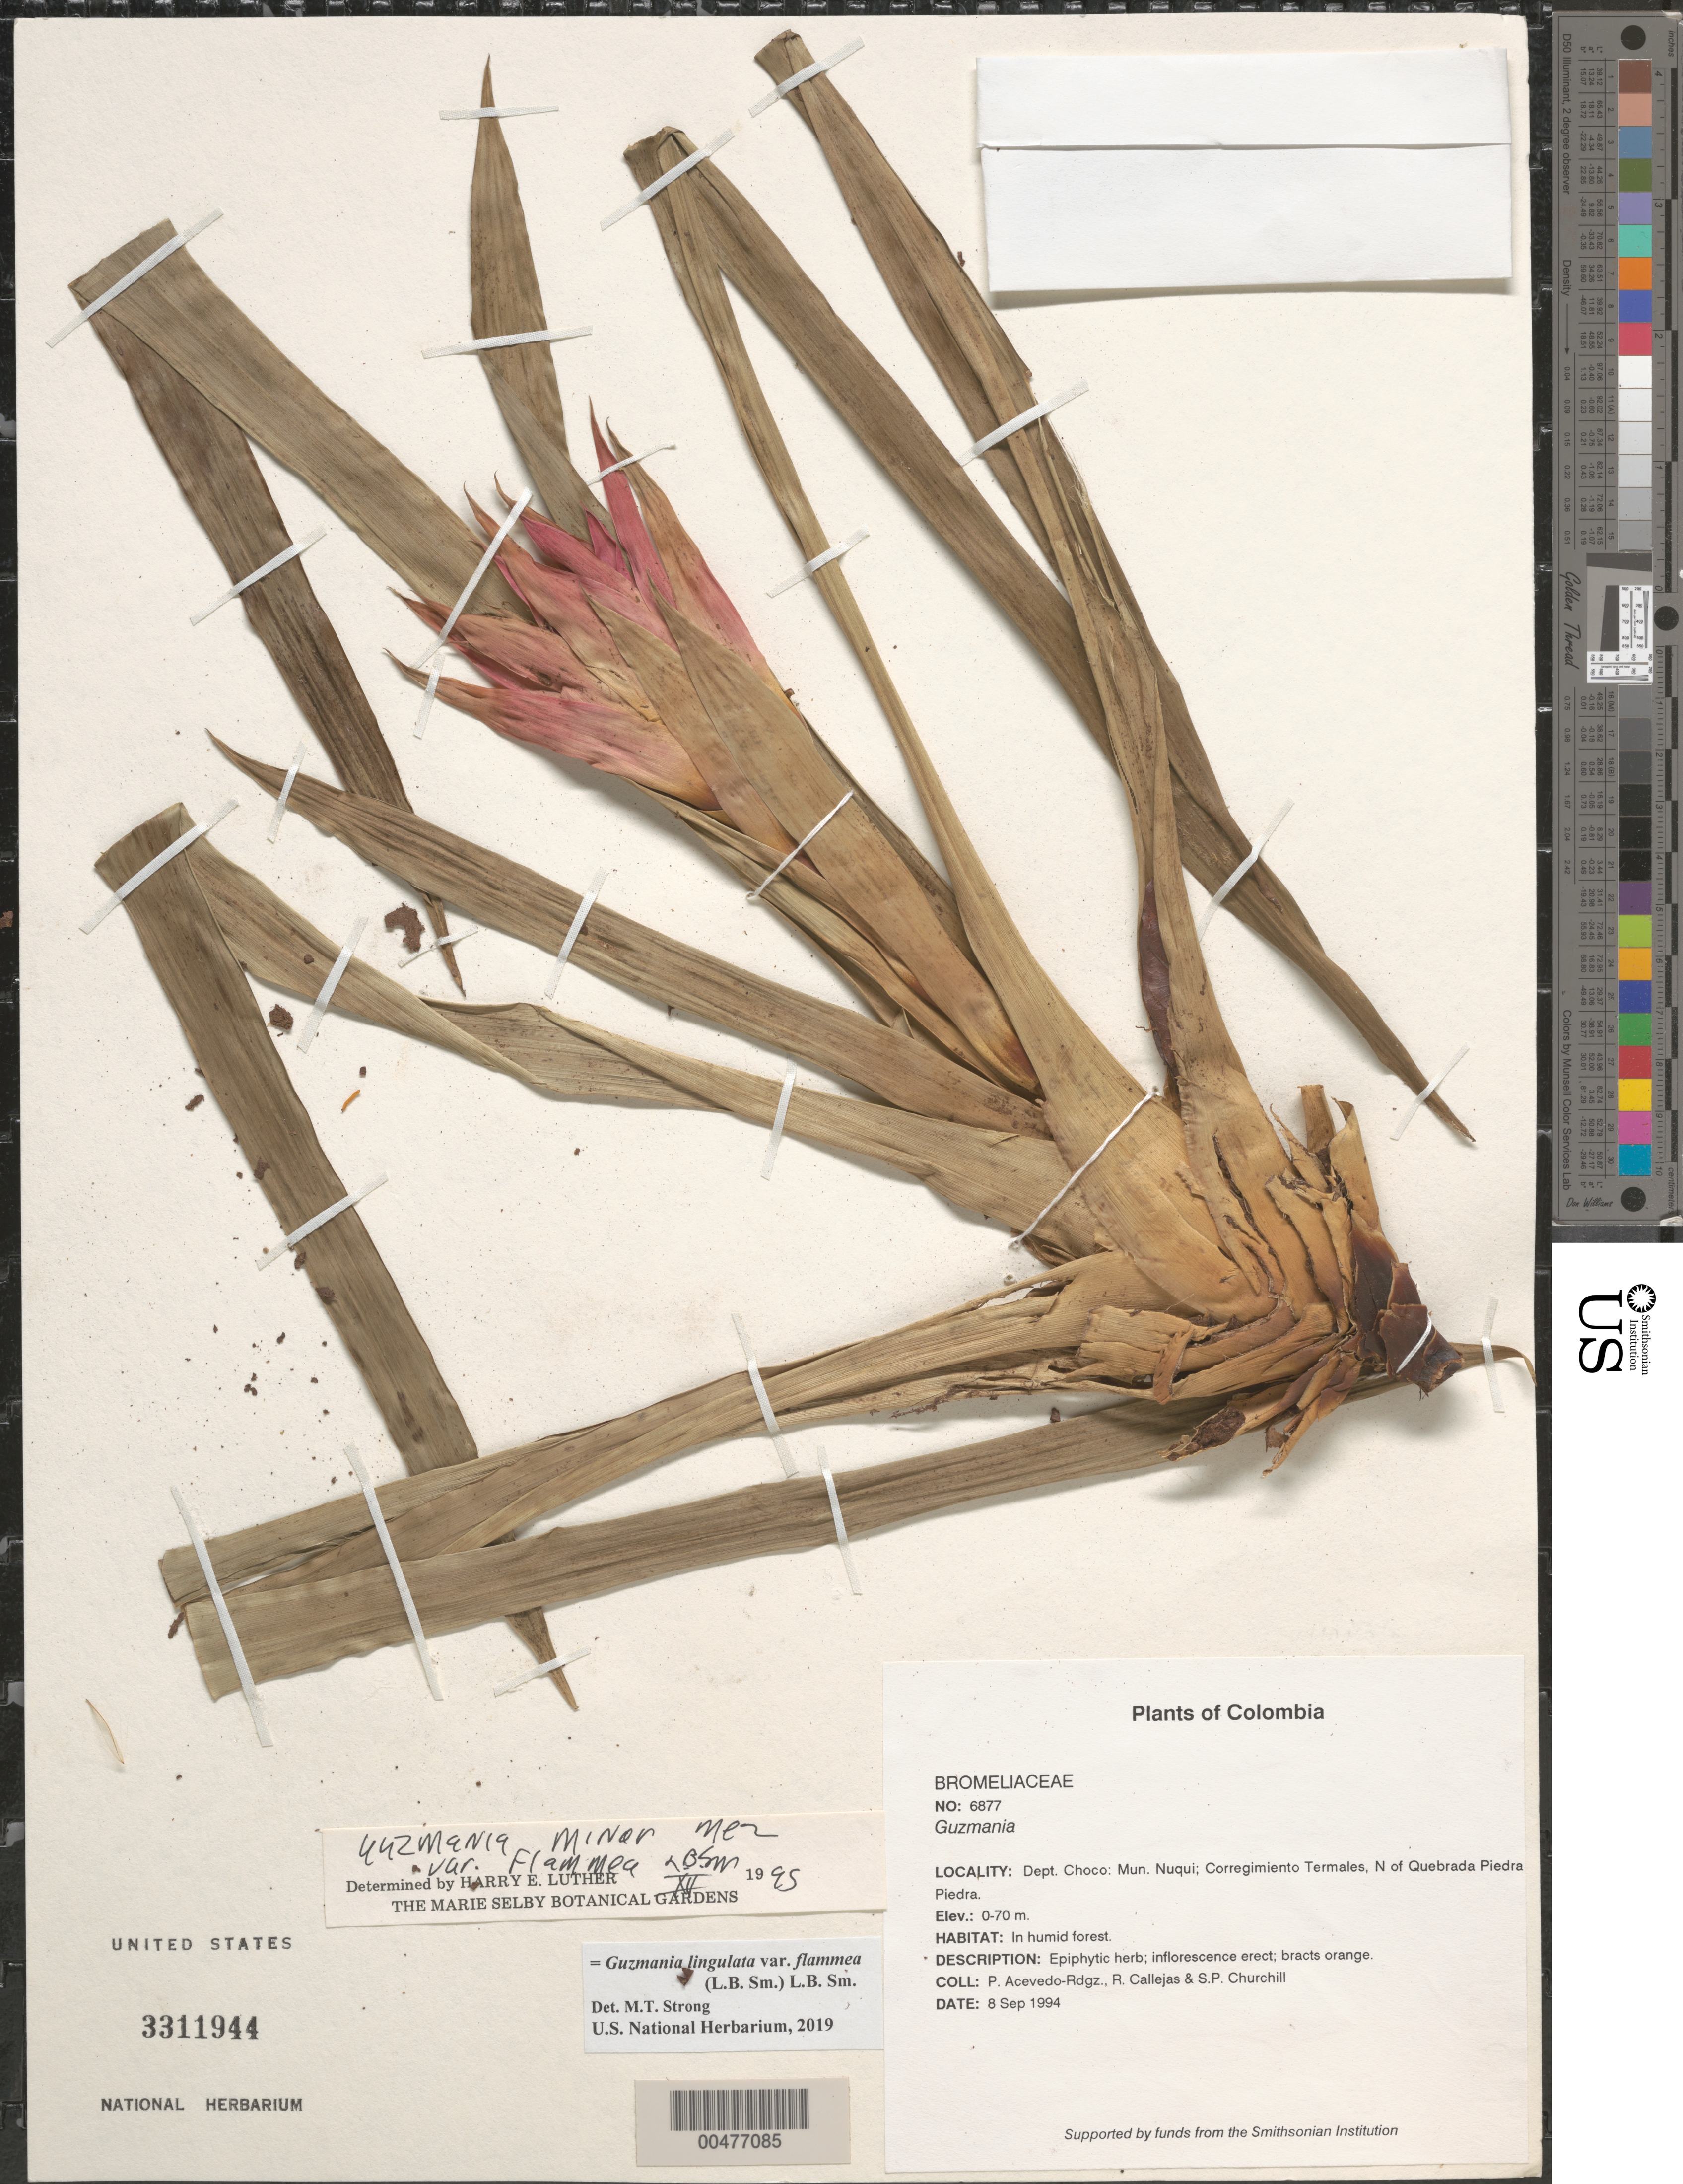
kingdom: Plantae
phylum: Tracheophyta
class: Liliopsida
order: Poales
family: Bromeliaceae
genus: Guzmania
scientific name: Guzmania lingulata var. flammea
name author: (L.B. Sm.) L.B. Sm.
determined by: Strong, Mark T., (BOT), Smithsonian Institution - National Museum of Natural History (UNITED STATES)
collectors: P. Acevedo-Rodr., R. Callejas & S. Churchill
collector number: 6877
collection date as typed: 08 Sep 1994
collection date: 1994-09-08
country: Colombia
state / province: Chocó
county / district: Nuqui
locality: Depart. Choco; Mun. Nuqui; Corregimiento Termales, N of Quebrada Piedra Piedra.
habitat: In humid forest.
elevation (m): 0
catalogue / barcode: US 3311944